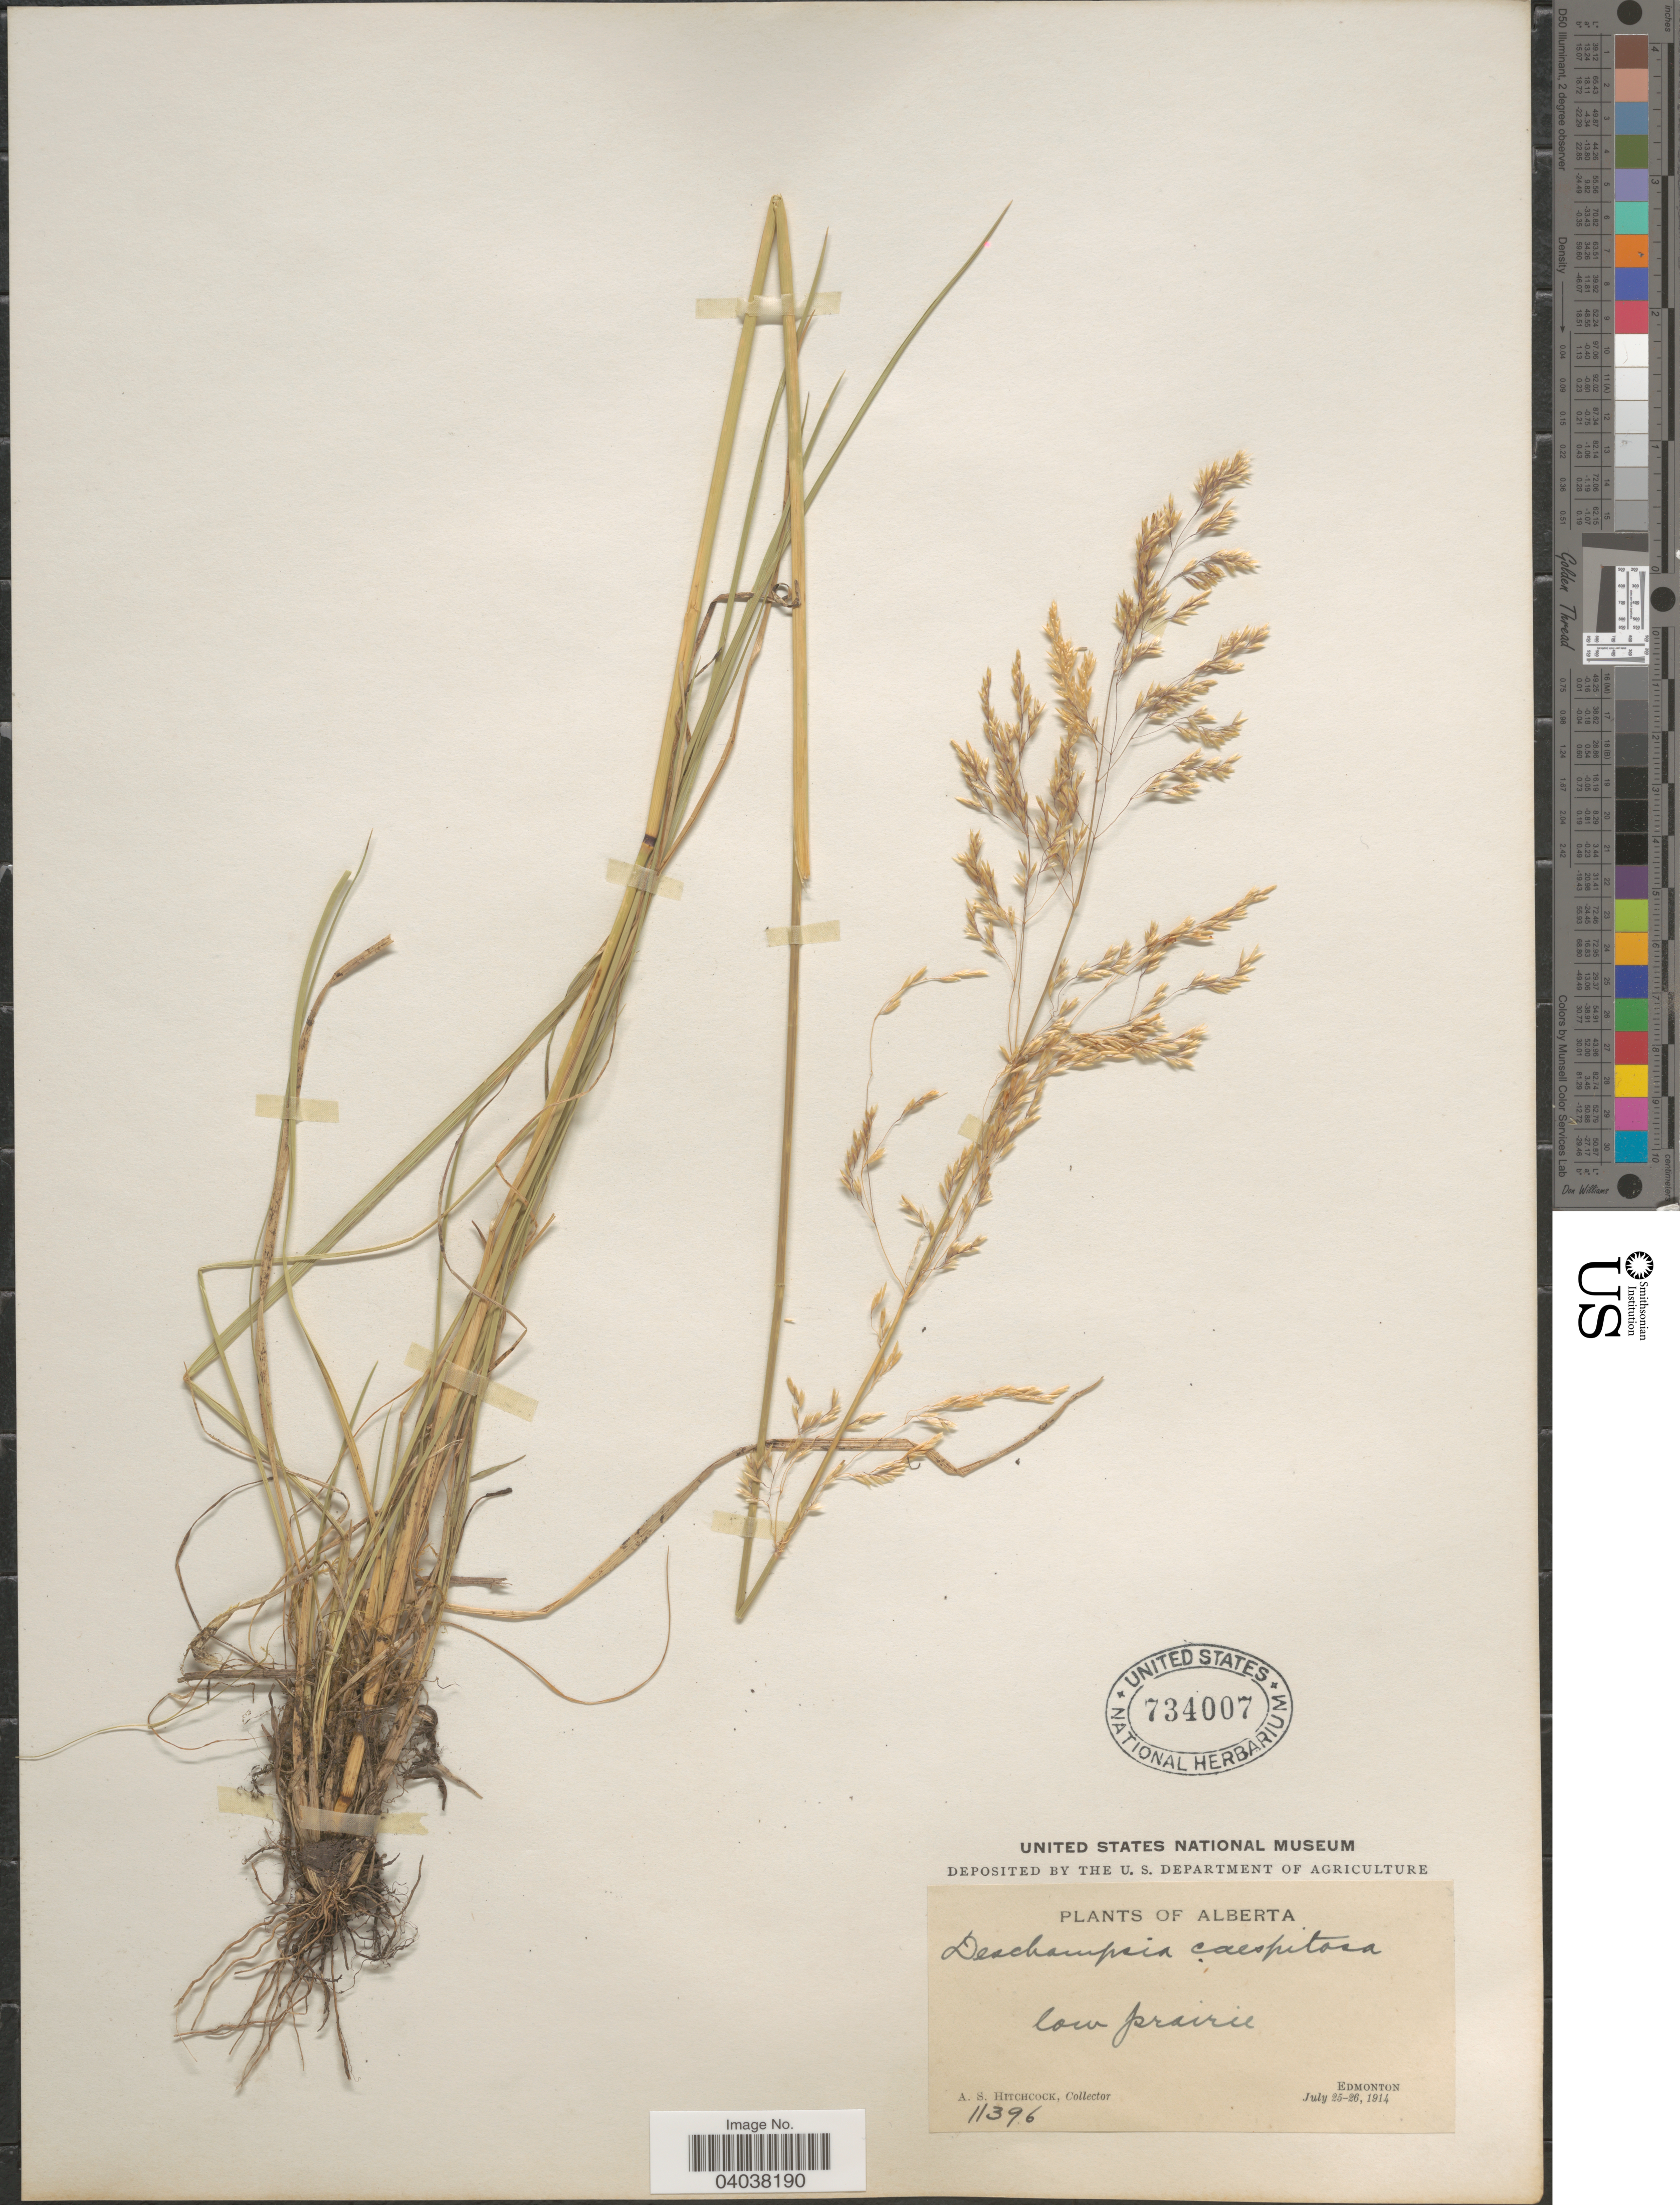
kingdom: Plantae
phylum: Tracheophyta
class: Liliopsida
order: Poales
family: Poaceae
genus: Deschampsia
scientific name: Deschampsia cespitosa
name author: (L.) P. Beauv.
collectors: A. S. Hitchcock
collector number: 11396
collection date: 1914-07-25/1914-07-26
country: Canada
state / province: Alberta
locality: Edmonton.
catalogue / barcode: US 734007